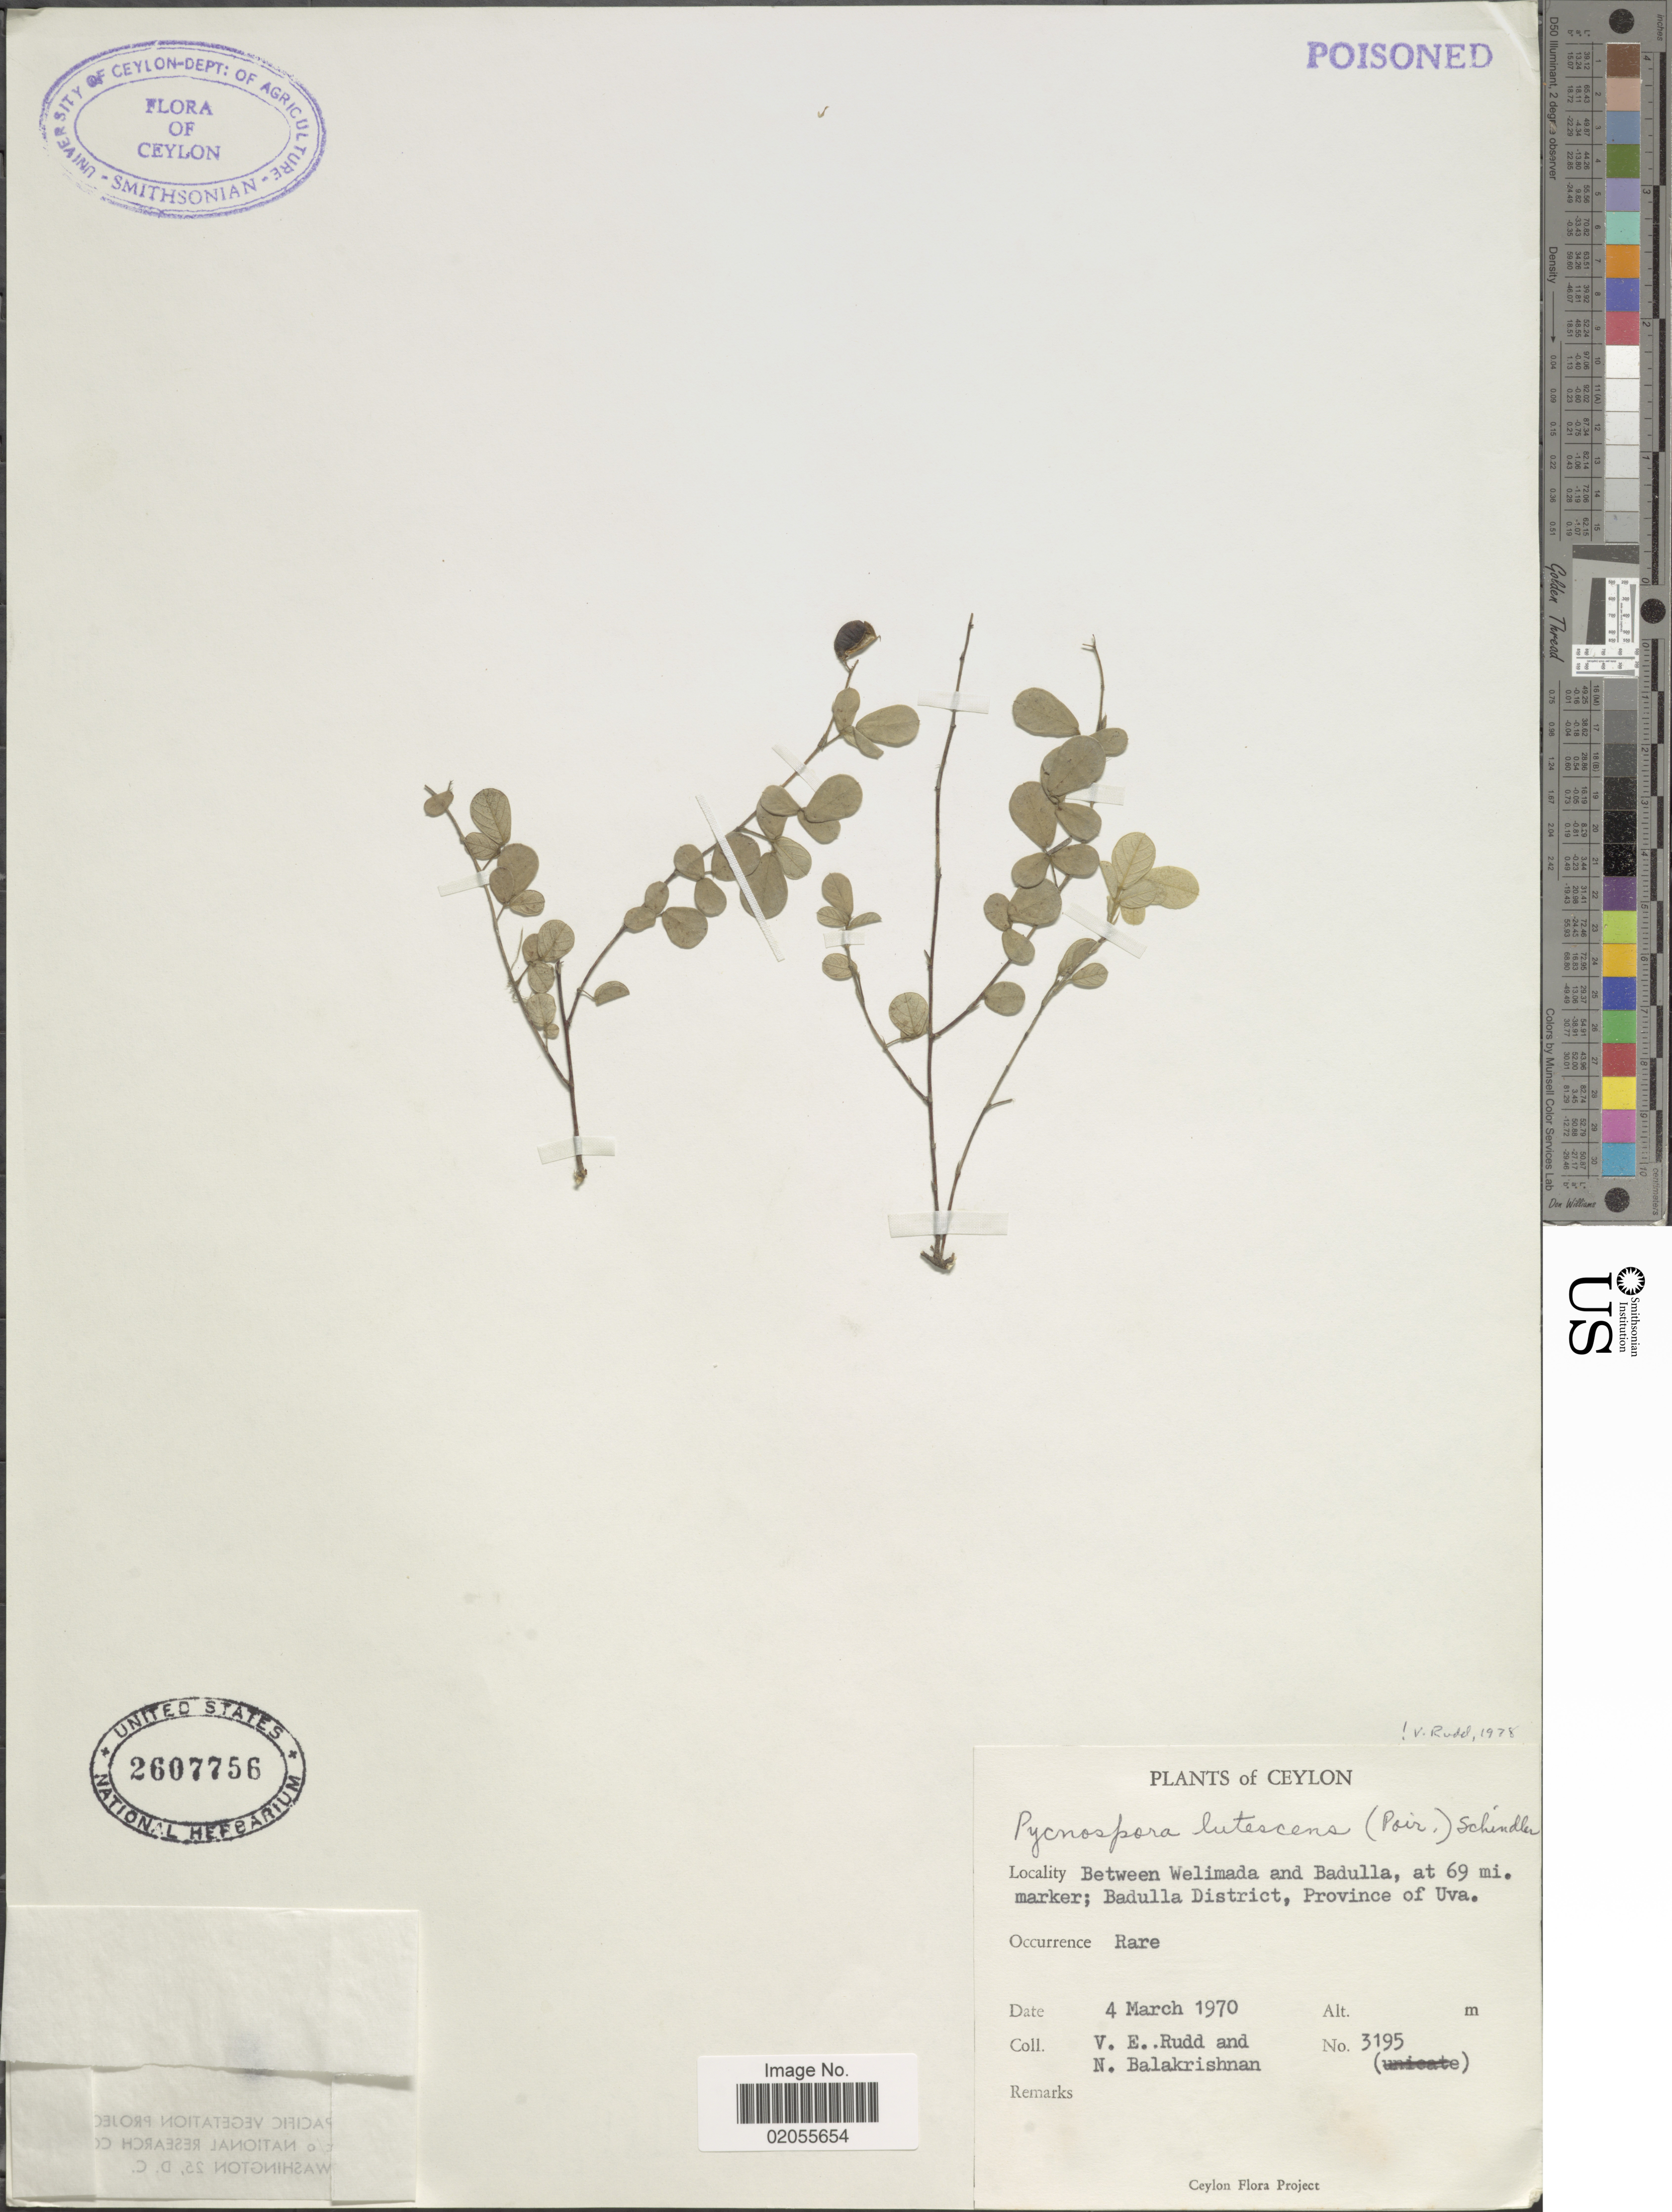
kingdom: Plantae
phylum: Tracheophyta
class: Magnoliopsida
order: Fabales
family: Fabaceae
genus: Pycnospora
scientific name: Pycnospora lutescens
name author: (Poir.) Schindl.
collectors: V. E. Rudd & N. Balakrishnan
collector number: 3195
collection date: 1970-03-04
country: Sri Lanka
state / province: Uva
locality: Ceylon, Between Welimada and Badulla, at 69 mi. marker; Badulla District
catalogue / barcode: US 2607756